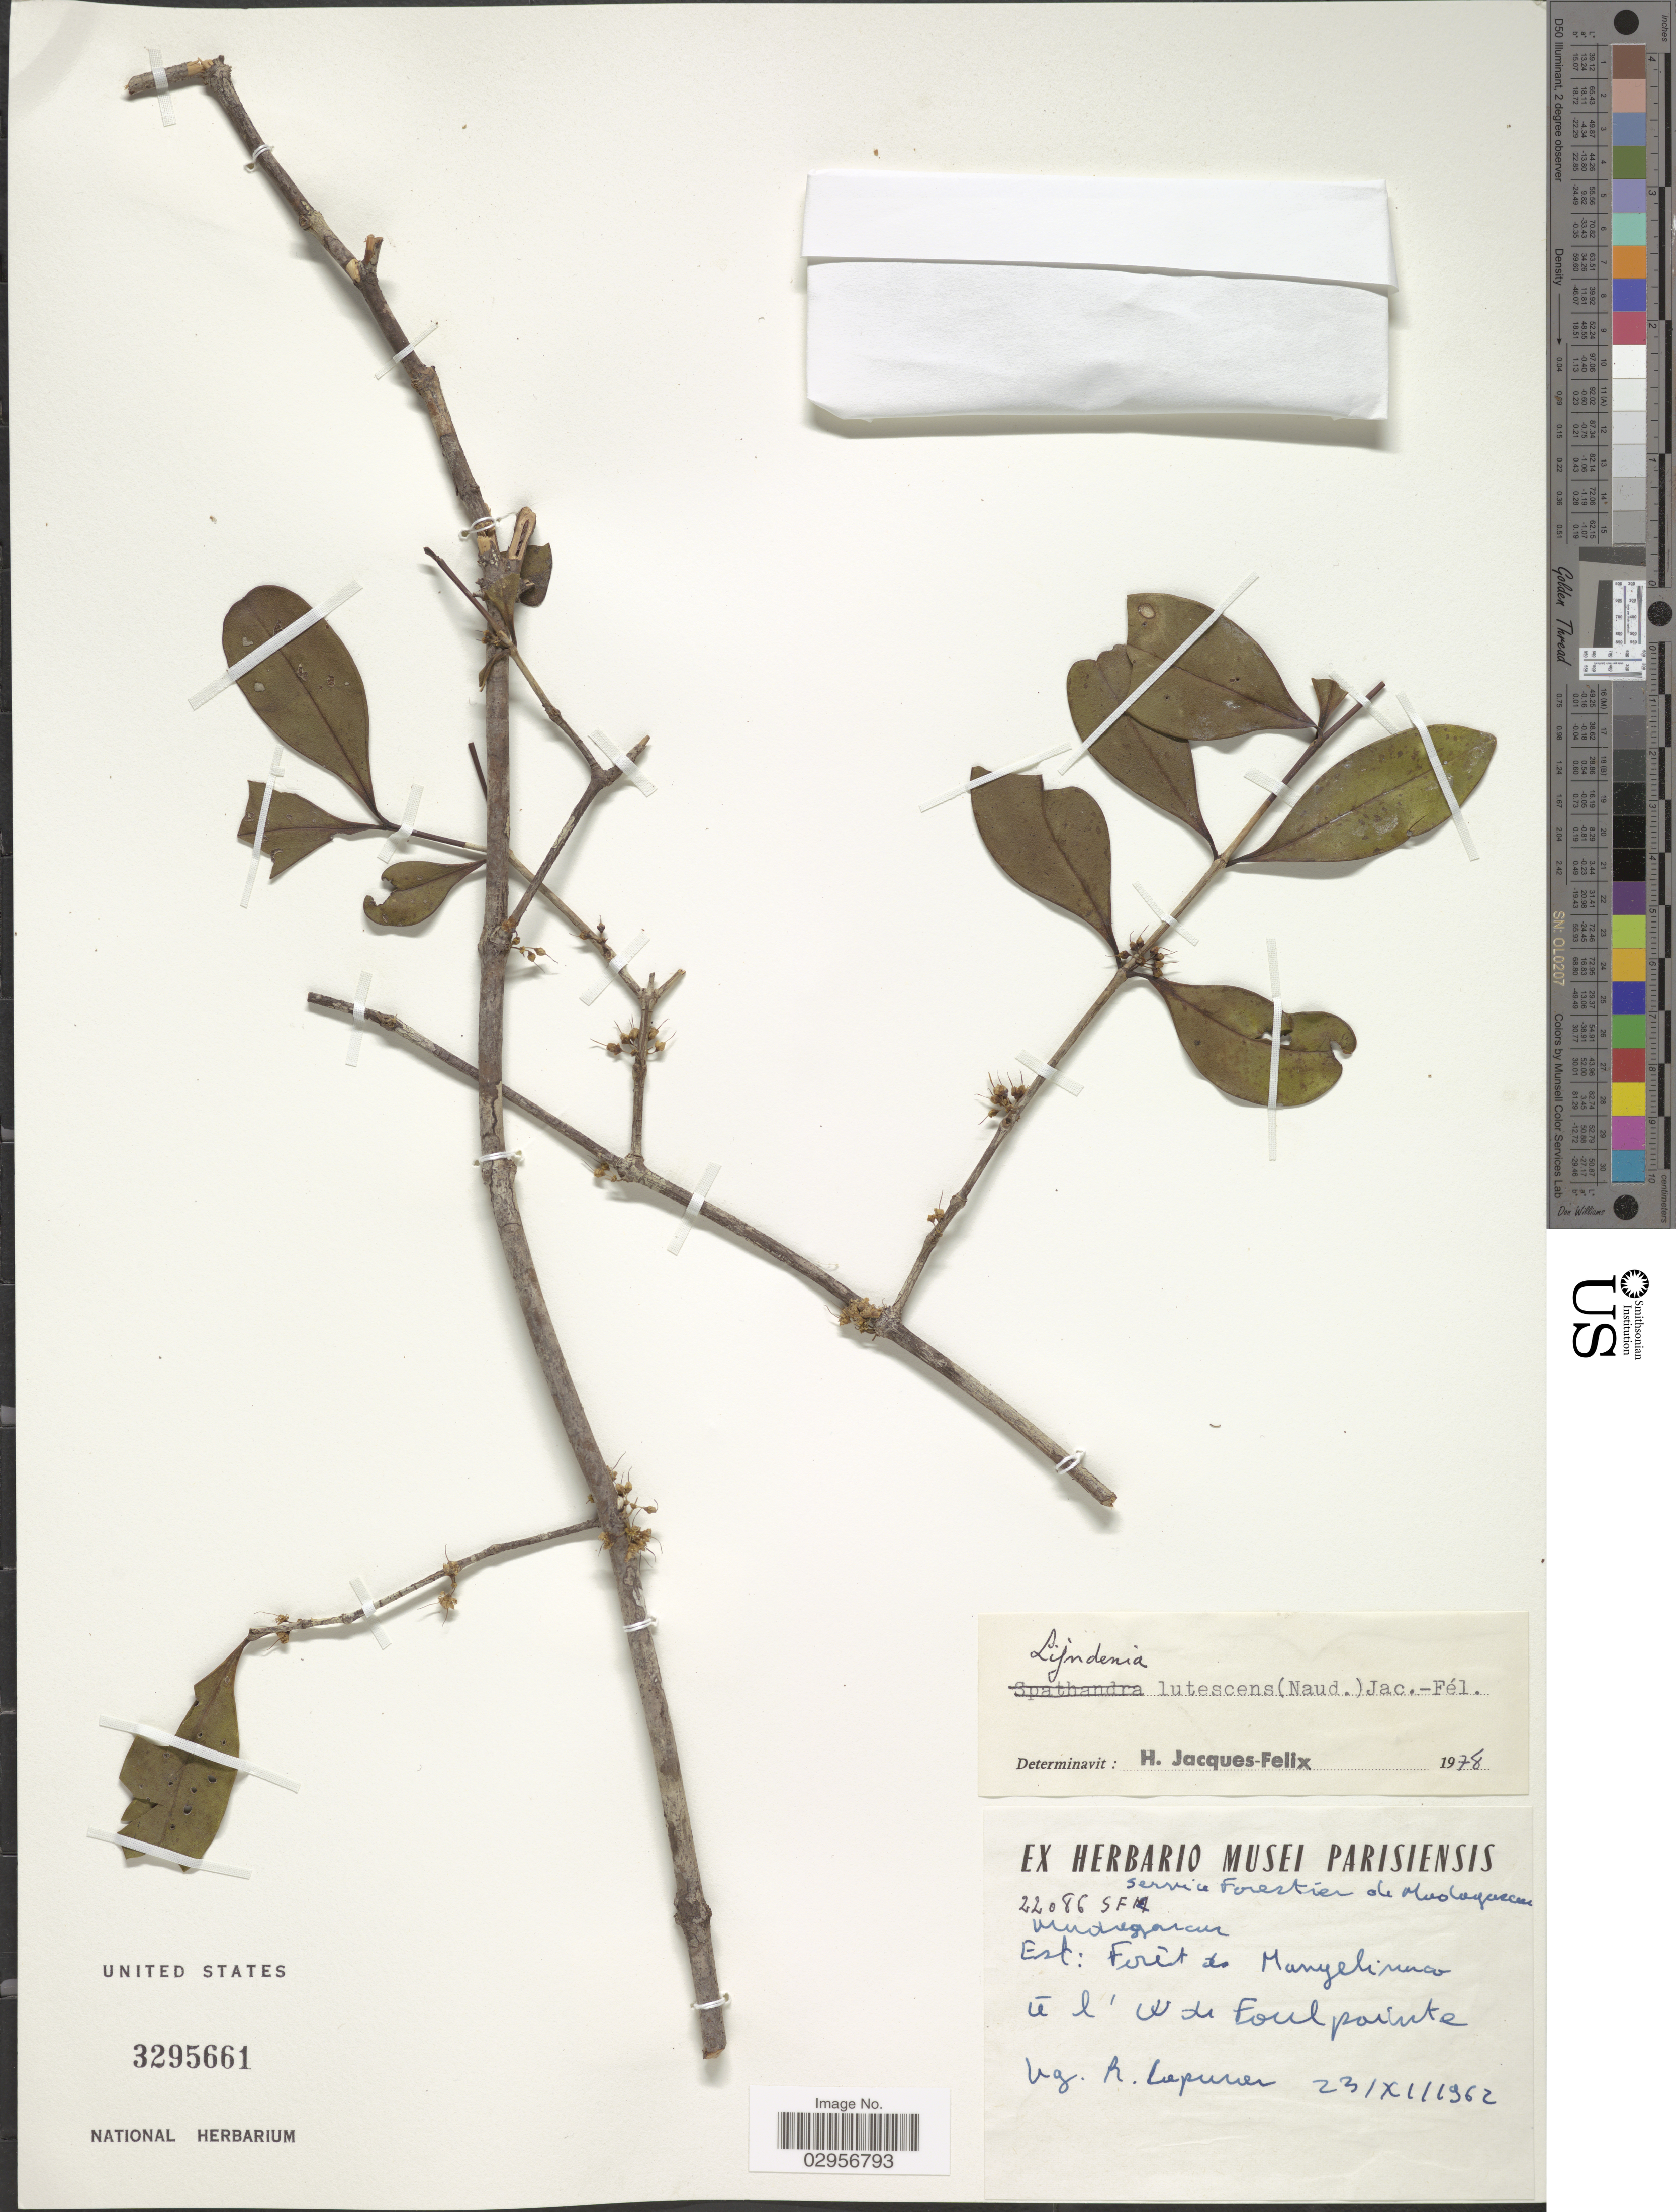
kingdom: Plantae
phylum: Tracheophyta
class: Magnoliopsida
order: Myrtales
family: Melastomataceae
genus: Lijndenia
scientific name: Lijndenia lutescens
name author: (Naudin) Jacq.-Fél.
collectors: R. Capuron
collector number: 22086SF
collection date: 1962-11-23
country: Madagascar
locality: Service Forestier de Madagascar, Est: Forêt de Mangelinco [interpreted] á [interpreted] l'W [interpreted] de Foulpointe.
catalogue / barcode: US 3295661